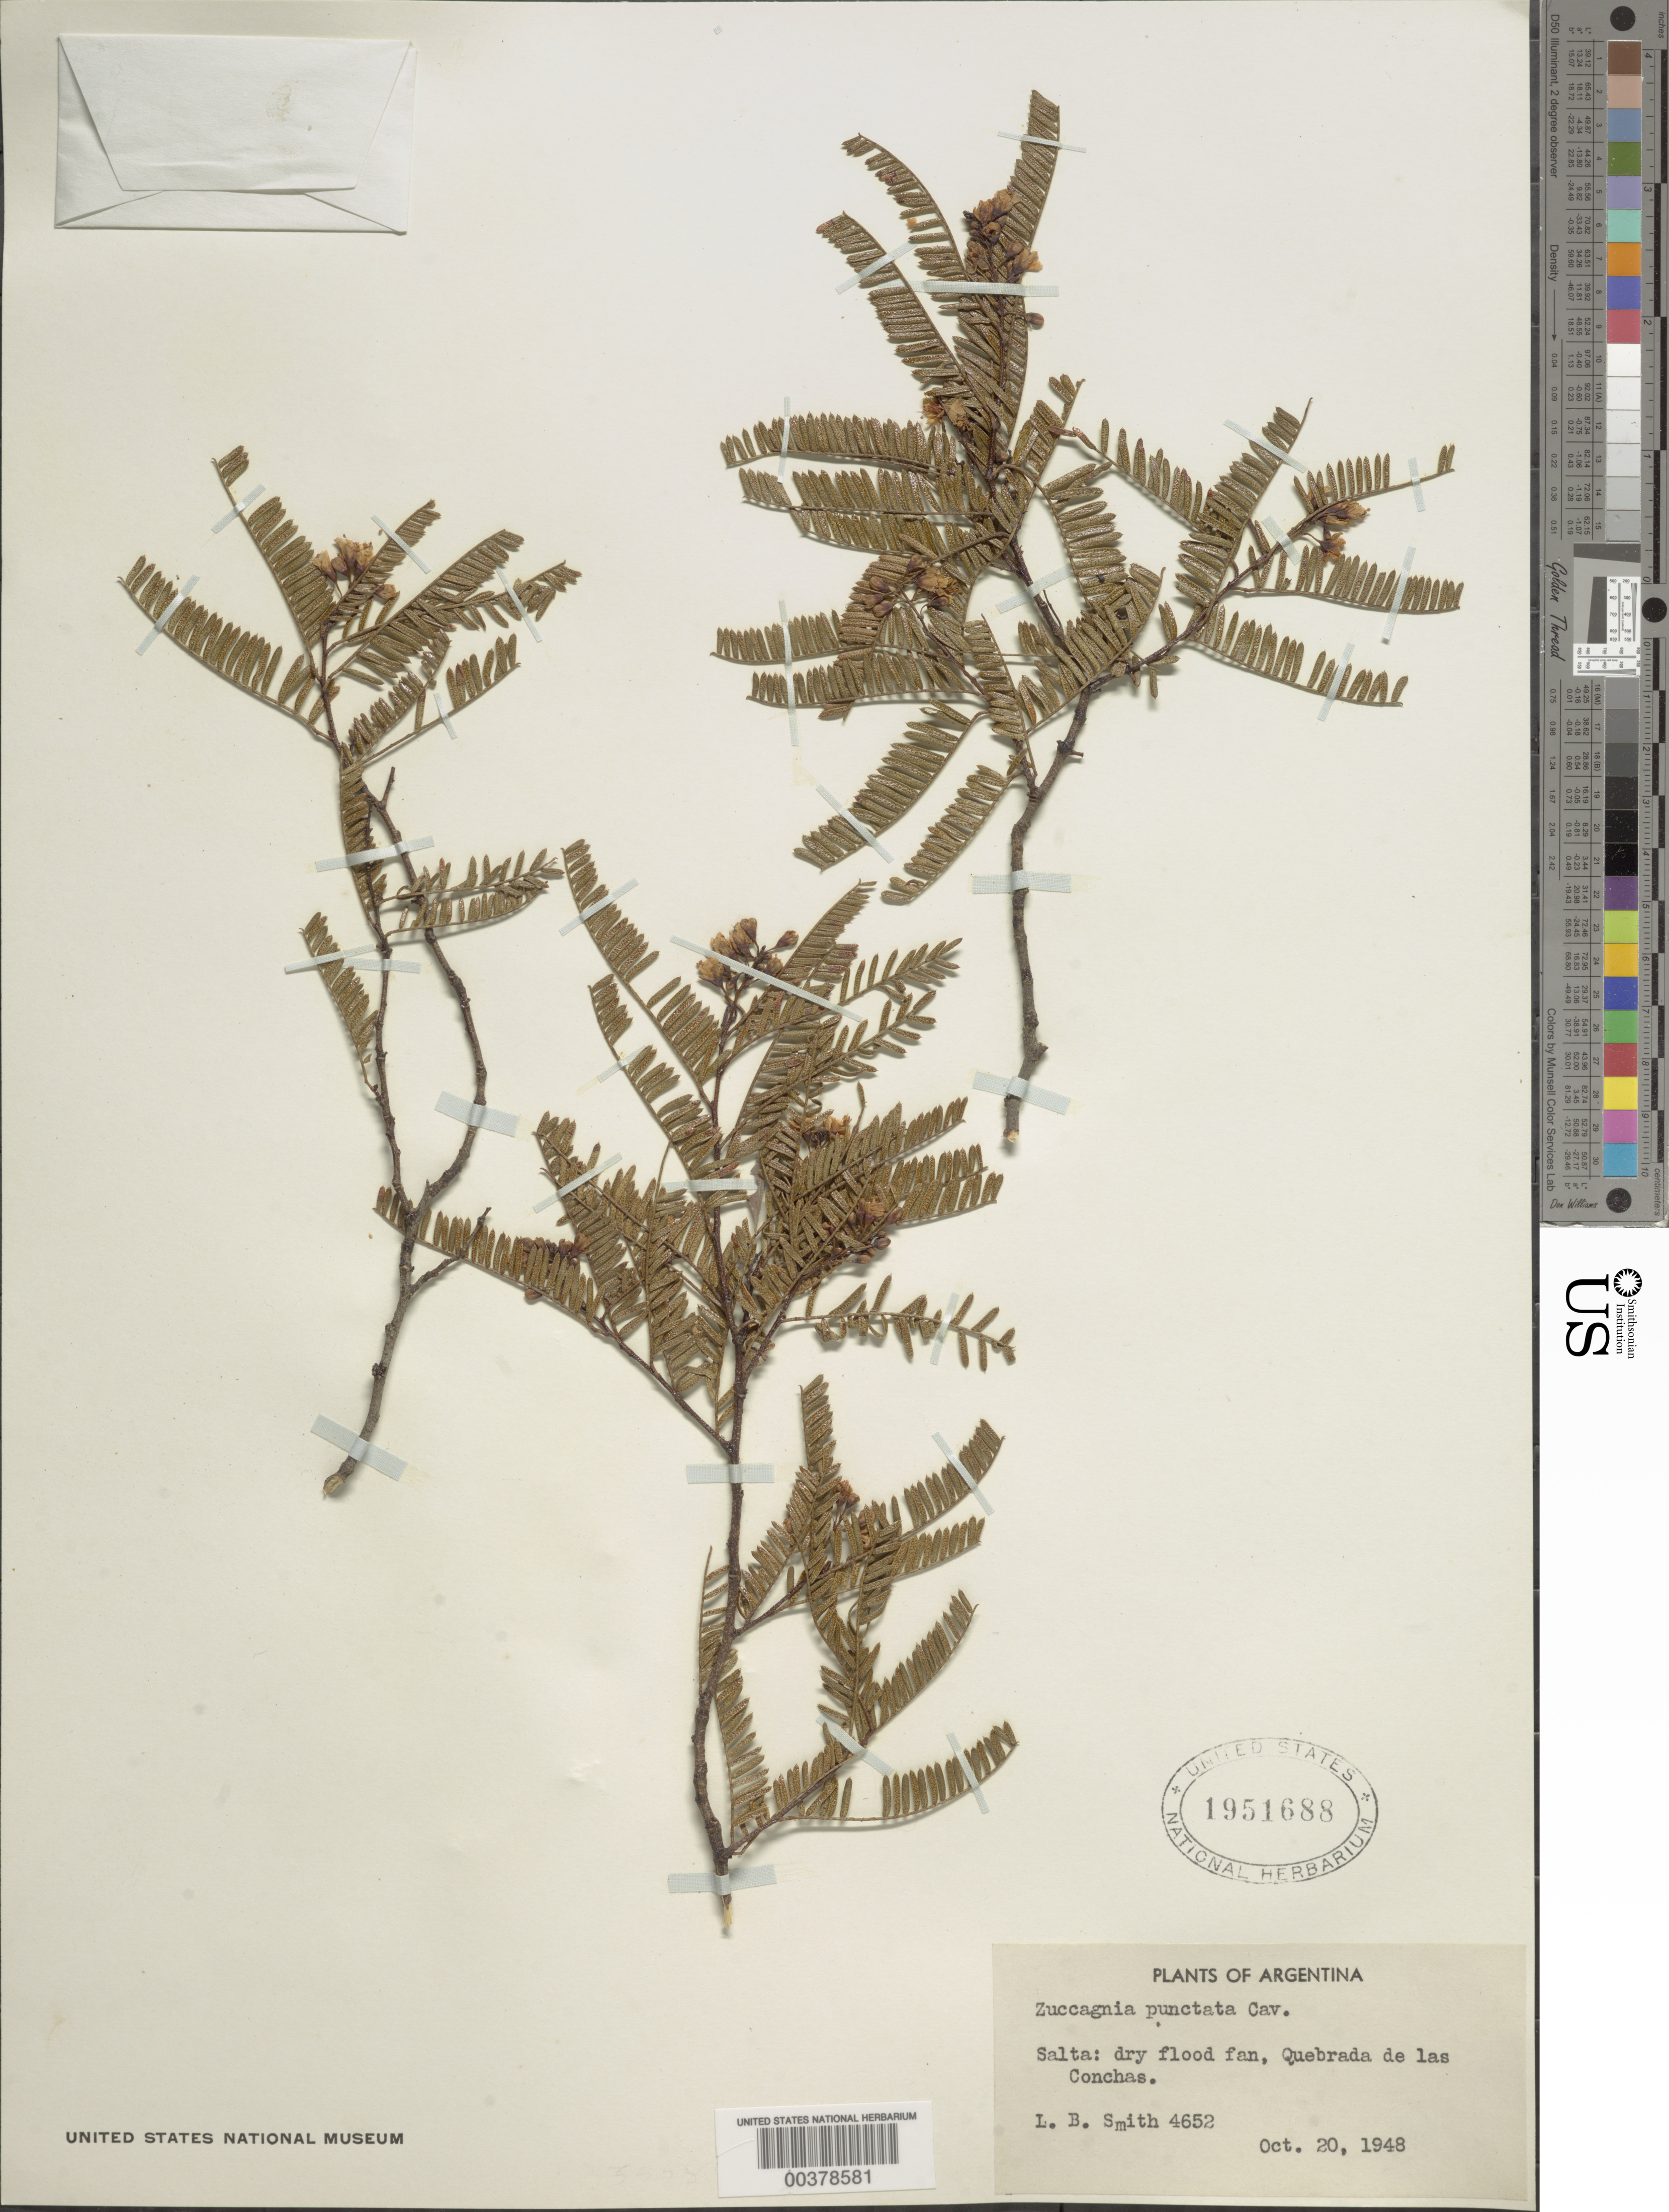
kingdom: Plantae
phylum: Tracheophyta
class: Magnoliopsida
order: Fabales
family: Fabaceae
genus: Zuccagnia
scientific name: Zuccagnia punctata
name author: Cav.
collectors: L. Smith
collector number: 4652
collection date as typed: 20 Oct 1948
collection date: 1948-10-20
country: Argentina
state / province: Salta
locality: Quebrada de las Conchas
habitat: Dry flood fan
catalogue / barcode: US 1951688